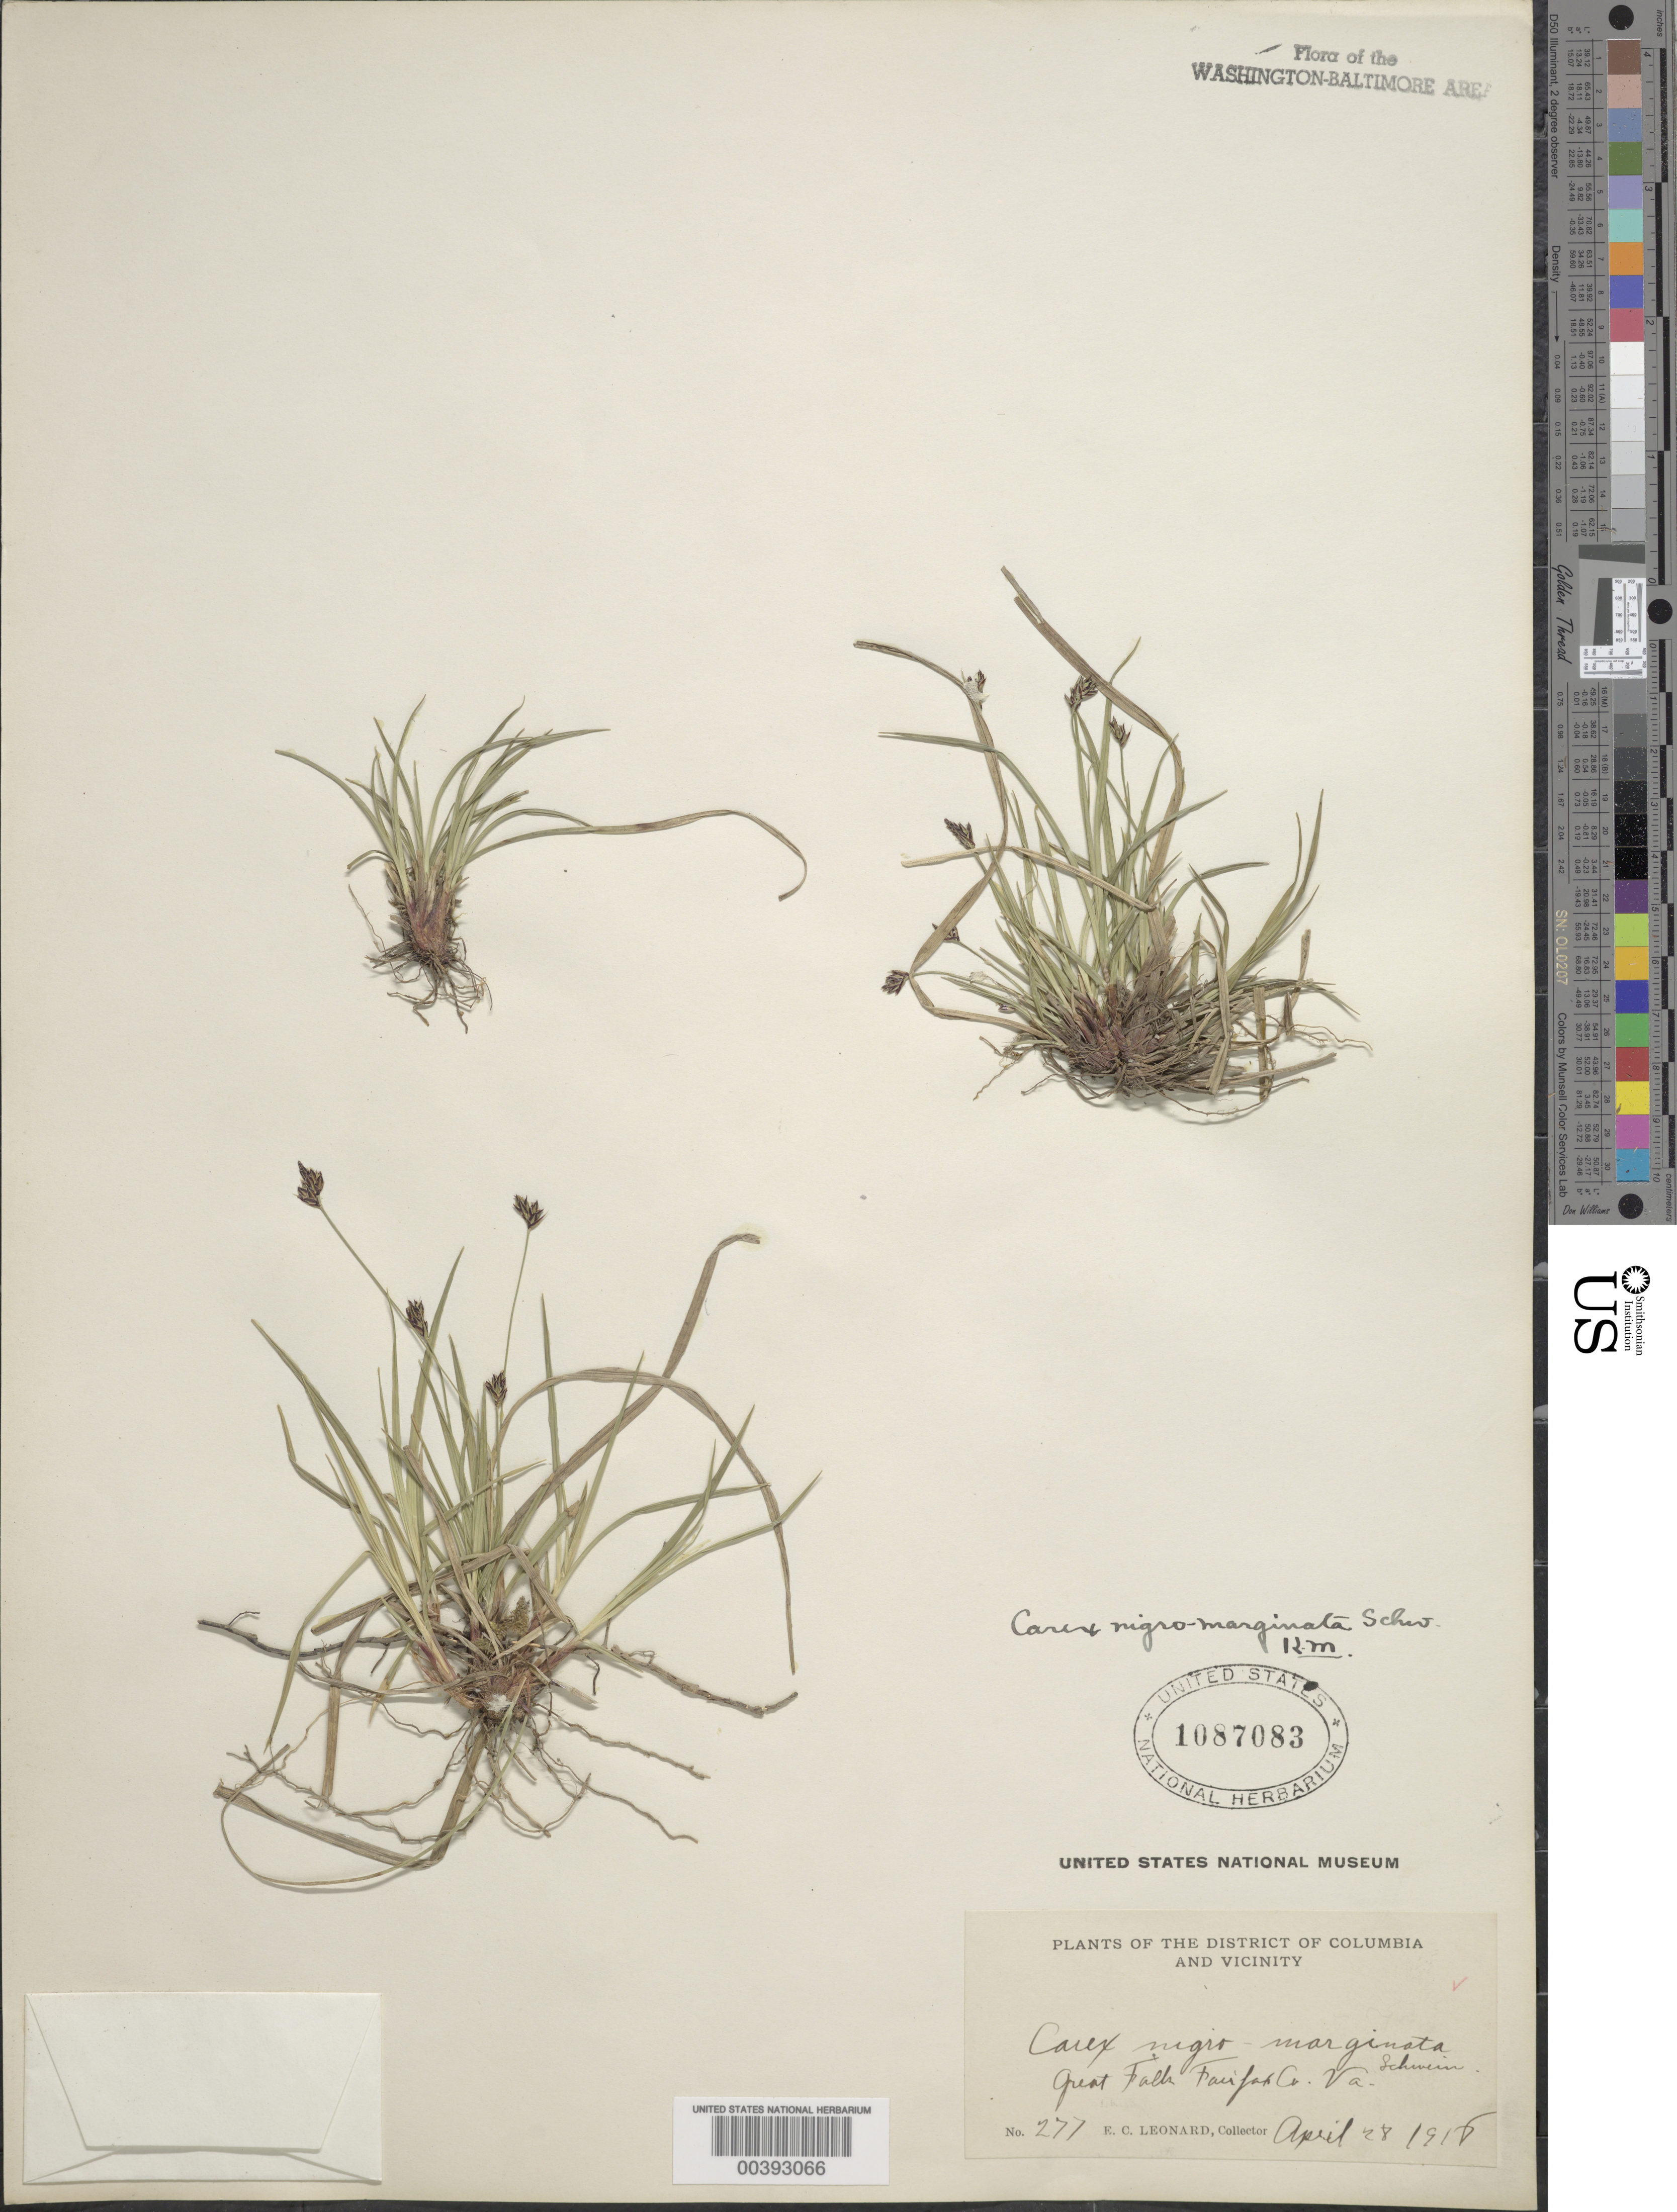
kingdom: Plantae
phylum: Tracheophyta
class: Liliopsida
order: Poales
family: Cyperaceae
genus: Carex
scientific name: Carex nigromarginata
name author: Schwein.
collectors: E. C. Leonard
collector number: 277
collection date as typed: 28 Apr 1918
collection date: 1918-04-28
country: United States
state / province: Virginia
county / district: Fairfax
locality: Great Falls C. & O. Canal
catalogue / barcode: US 1087083